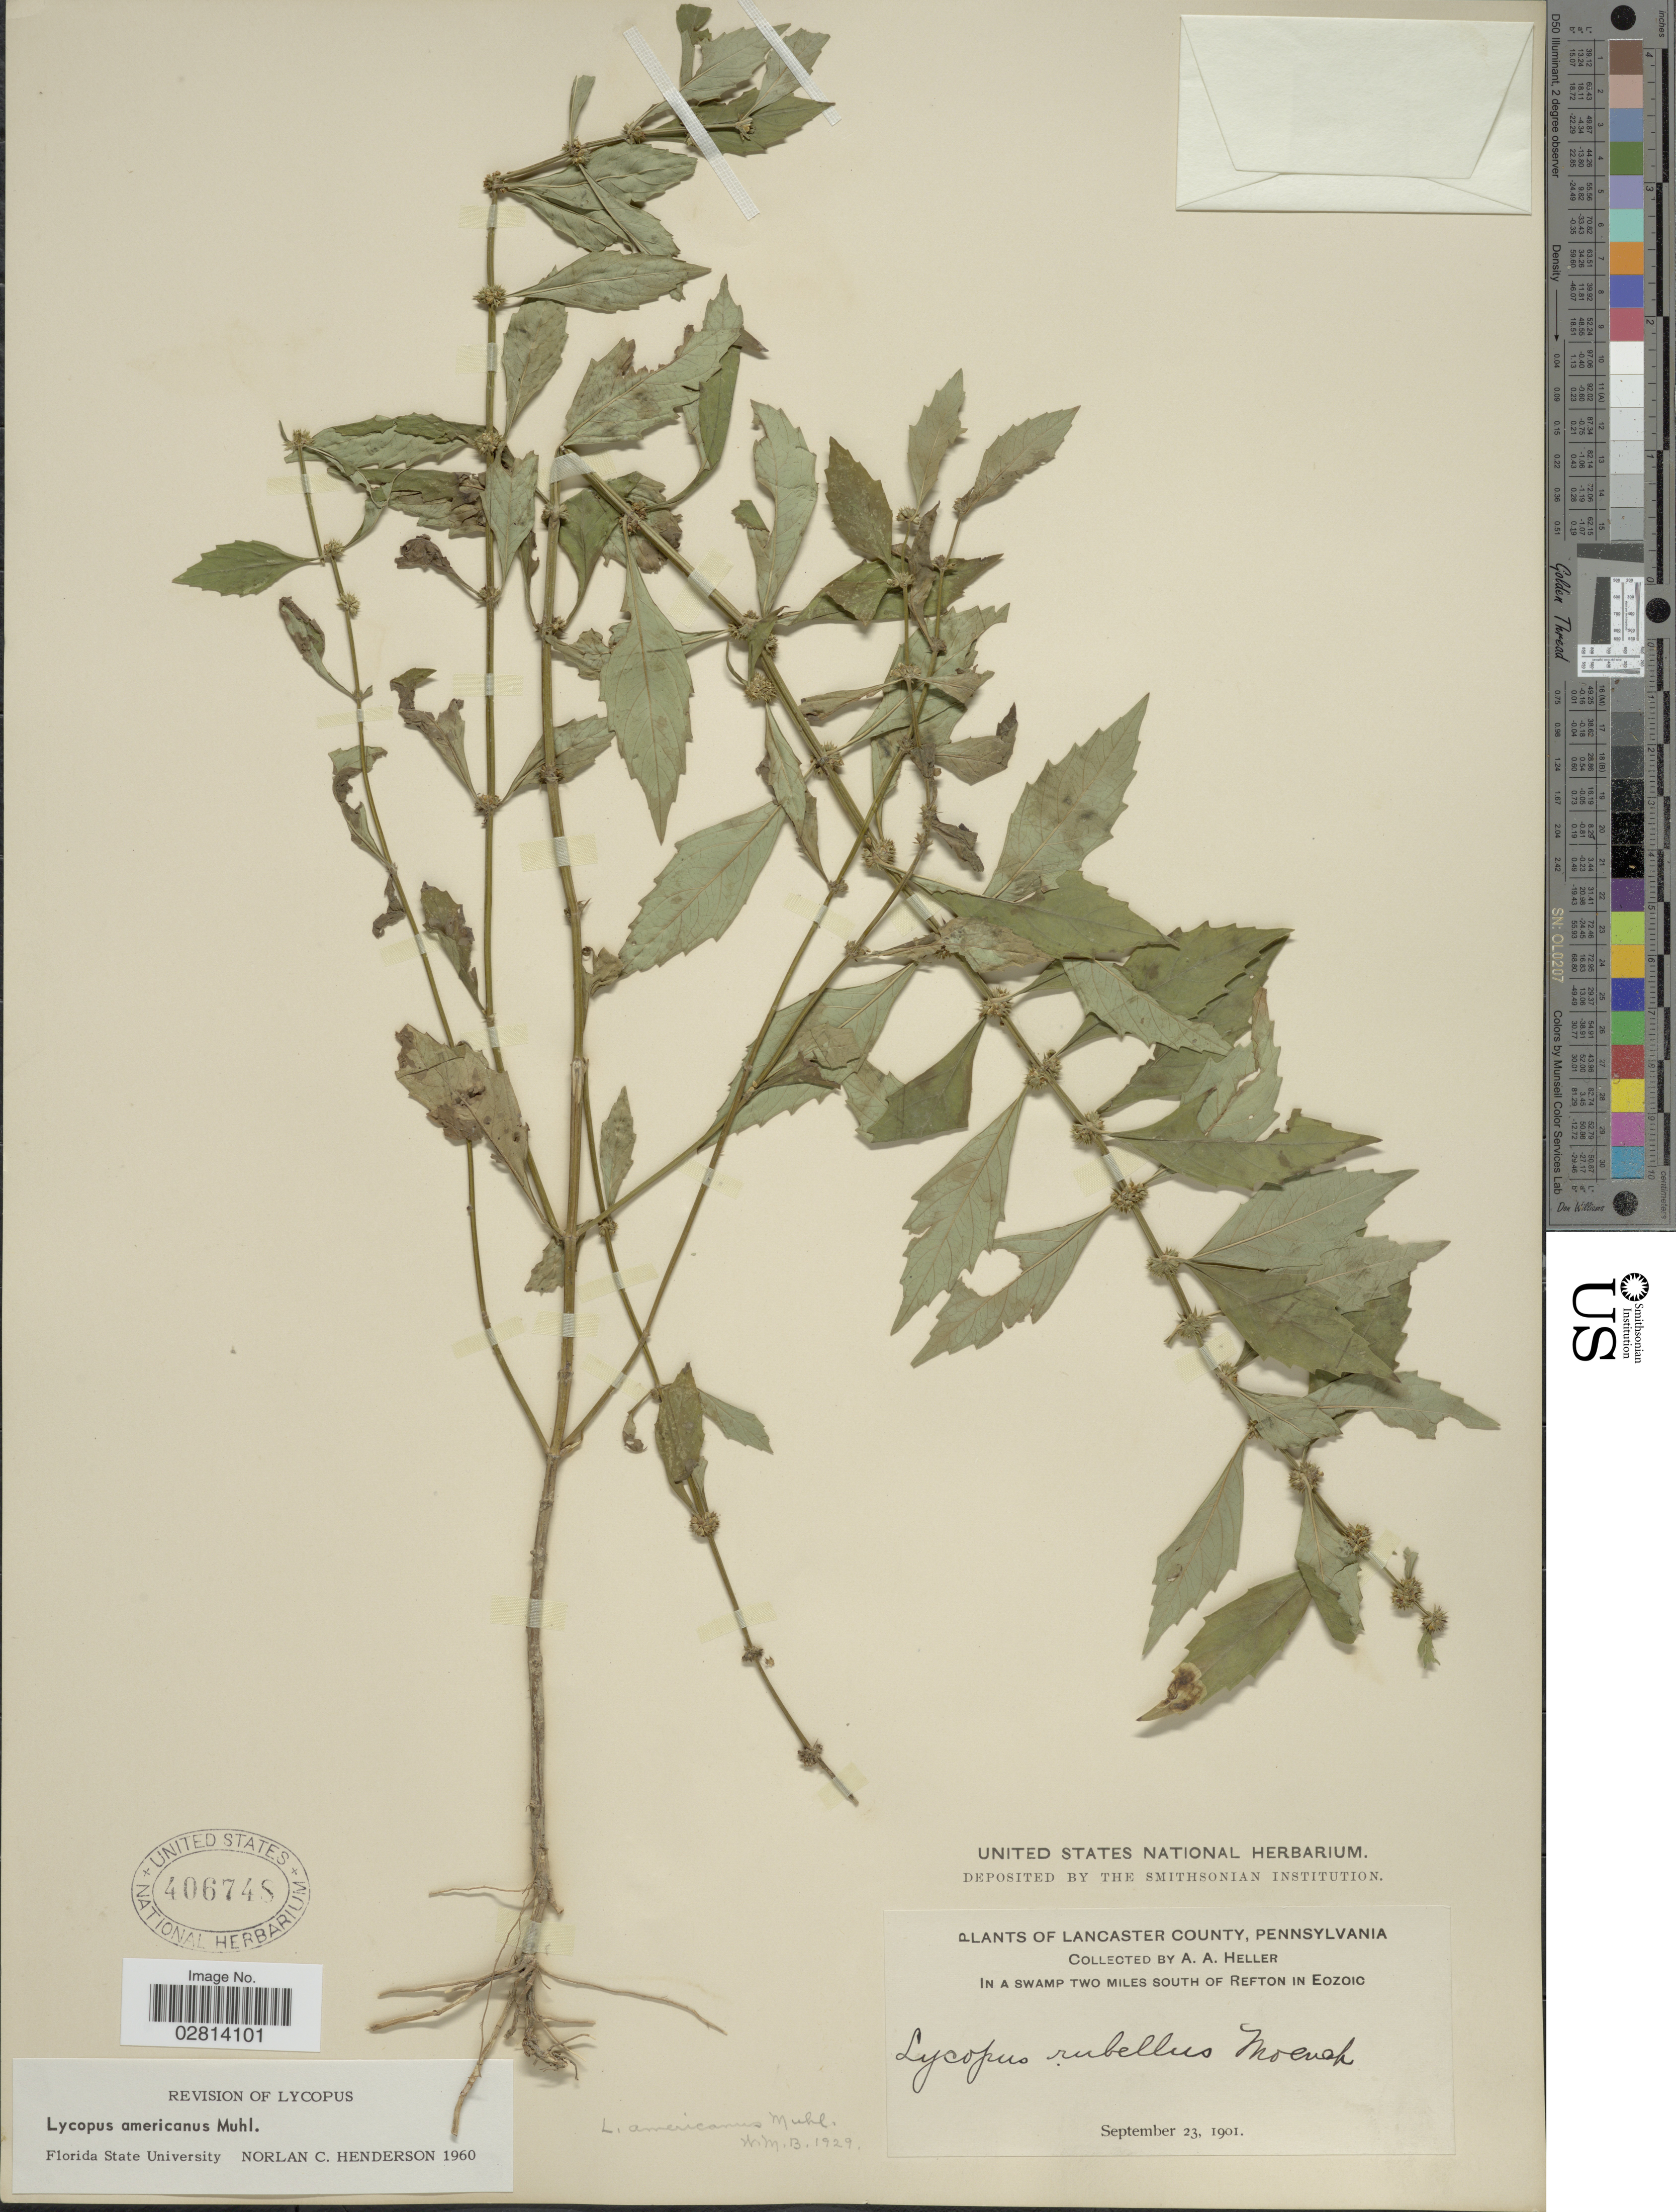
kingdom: Plantae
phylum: Tracheophyta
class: Magnoliopsida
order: Lamiales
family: Lamiaceae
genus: Lycopus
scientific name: Lycopus americanus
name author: Muhl. ex W.P.C. Barton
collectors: A. A. Heller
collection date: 1901-09-23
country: United States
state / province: Pennsylvania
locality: Lancaster County, In a swamp two miles south of Refton in Eozoic.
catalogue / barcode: US 406748